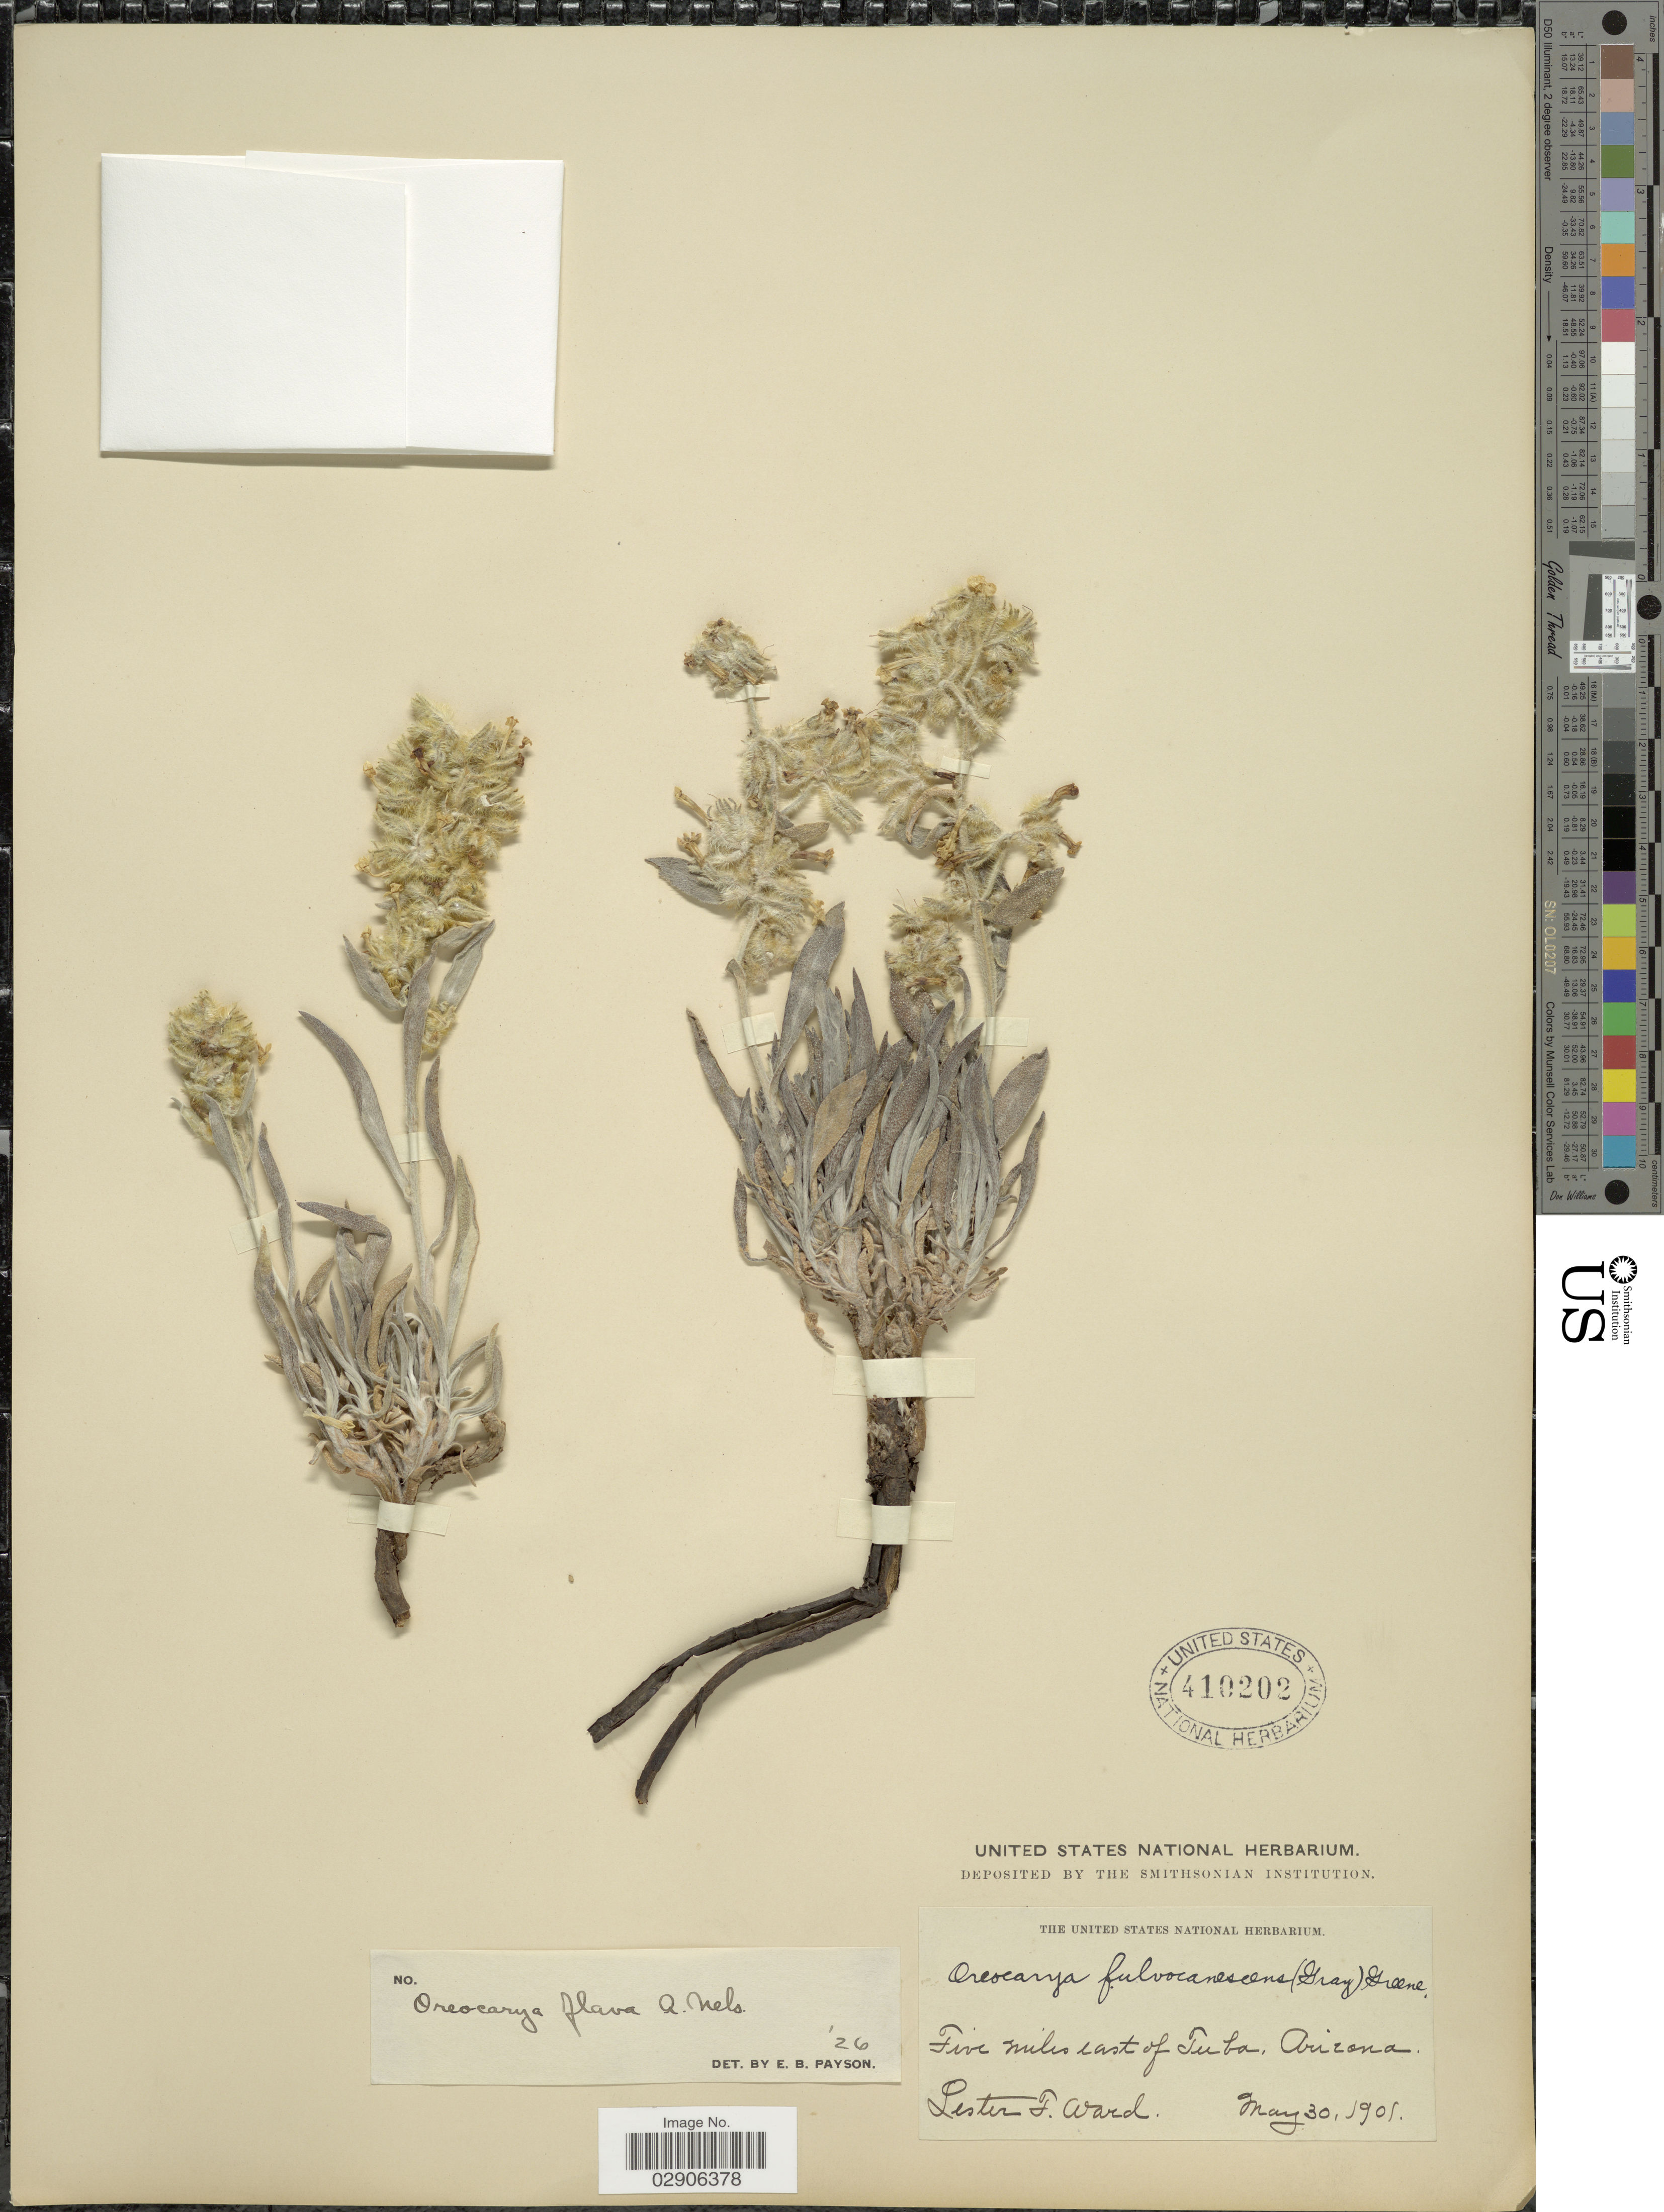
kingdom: Plantae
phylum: Tracheophyta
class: Magnoliopsida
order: Boraginales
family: Boraginaceae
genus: Oreocarya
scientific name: Oreocarya flava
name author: A. Nelson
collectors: L. F. Ward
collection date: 1901-05-30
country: United States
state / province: Arizona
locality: Five miles east of Tuba.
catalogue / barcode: US 410202